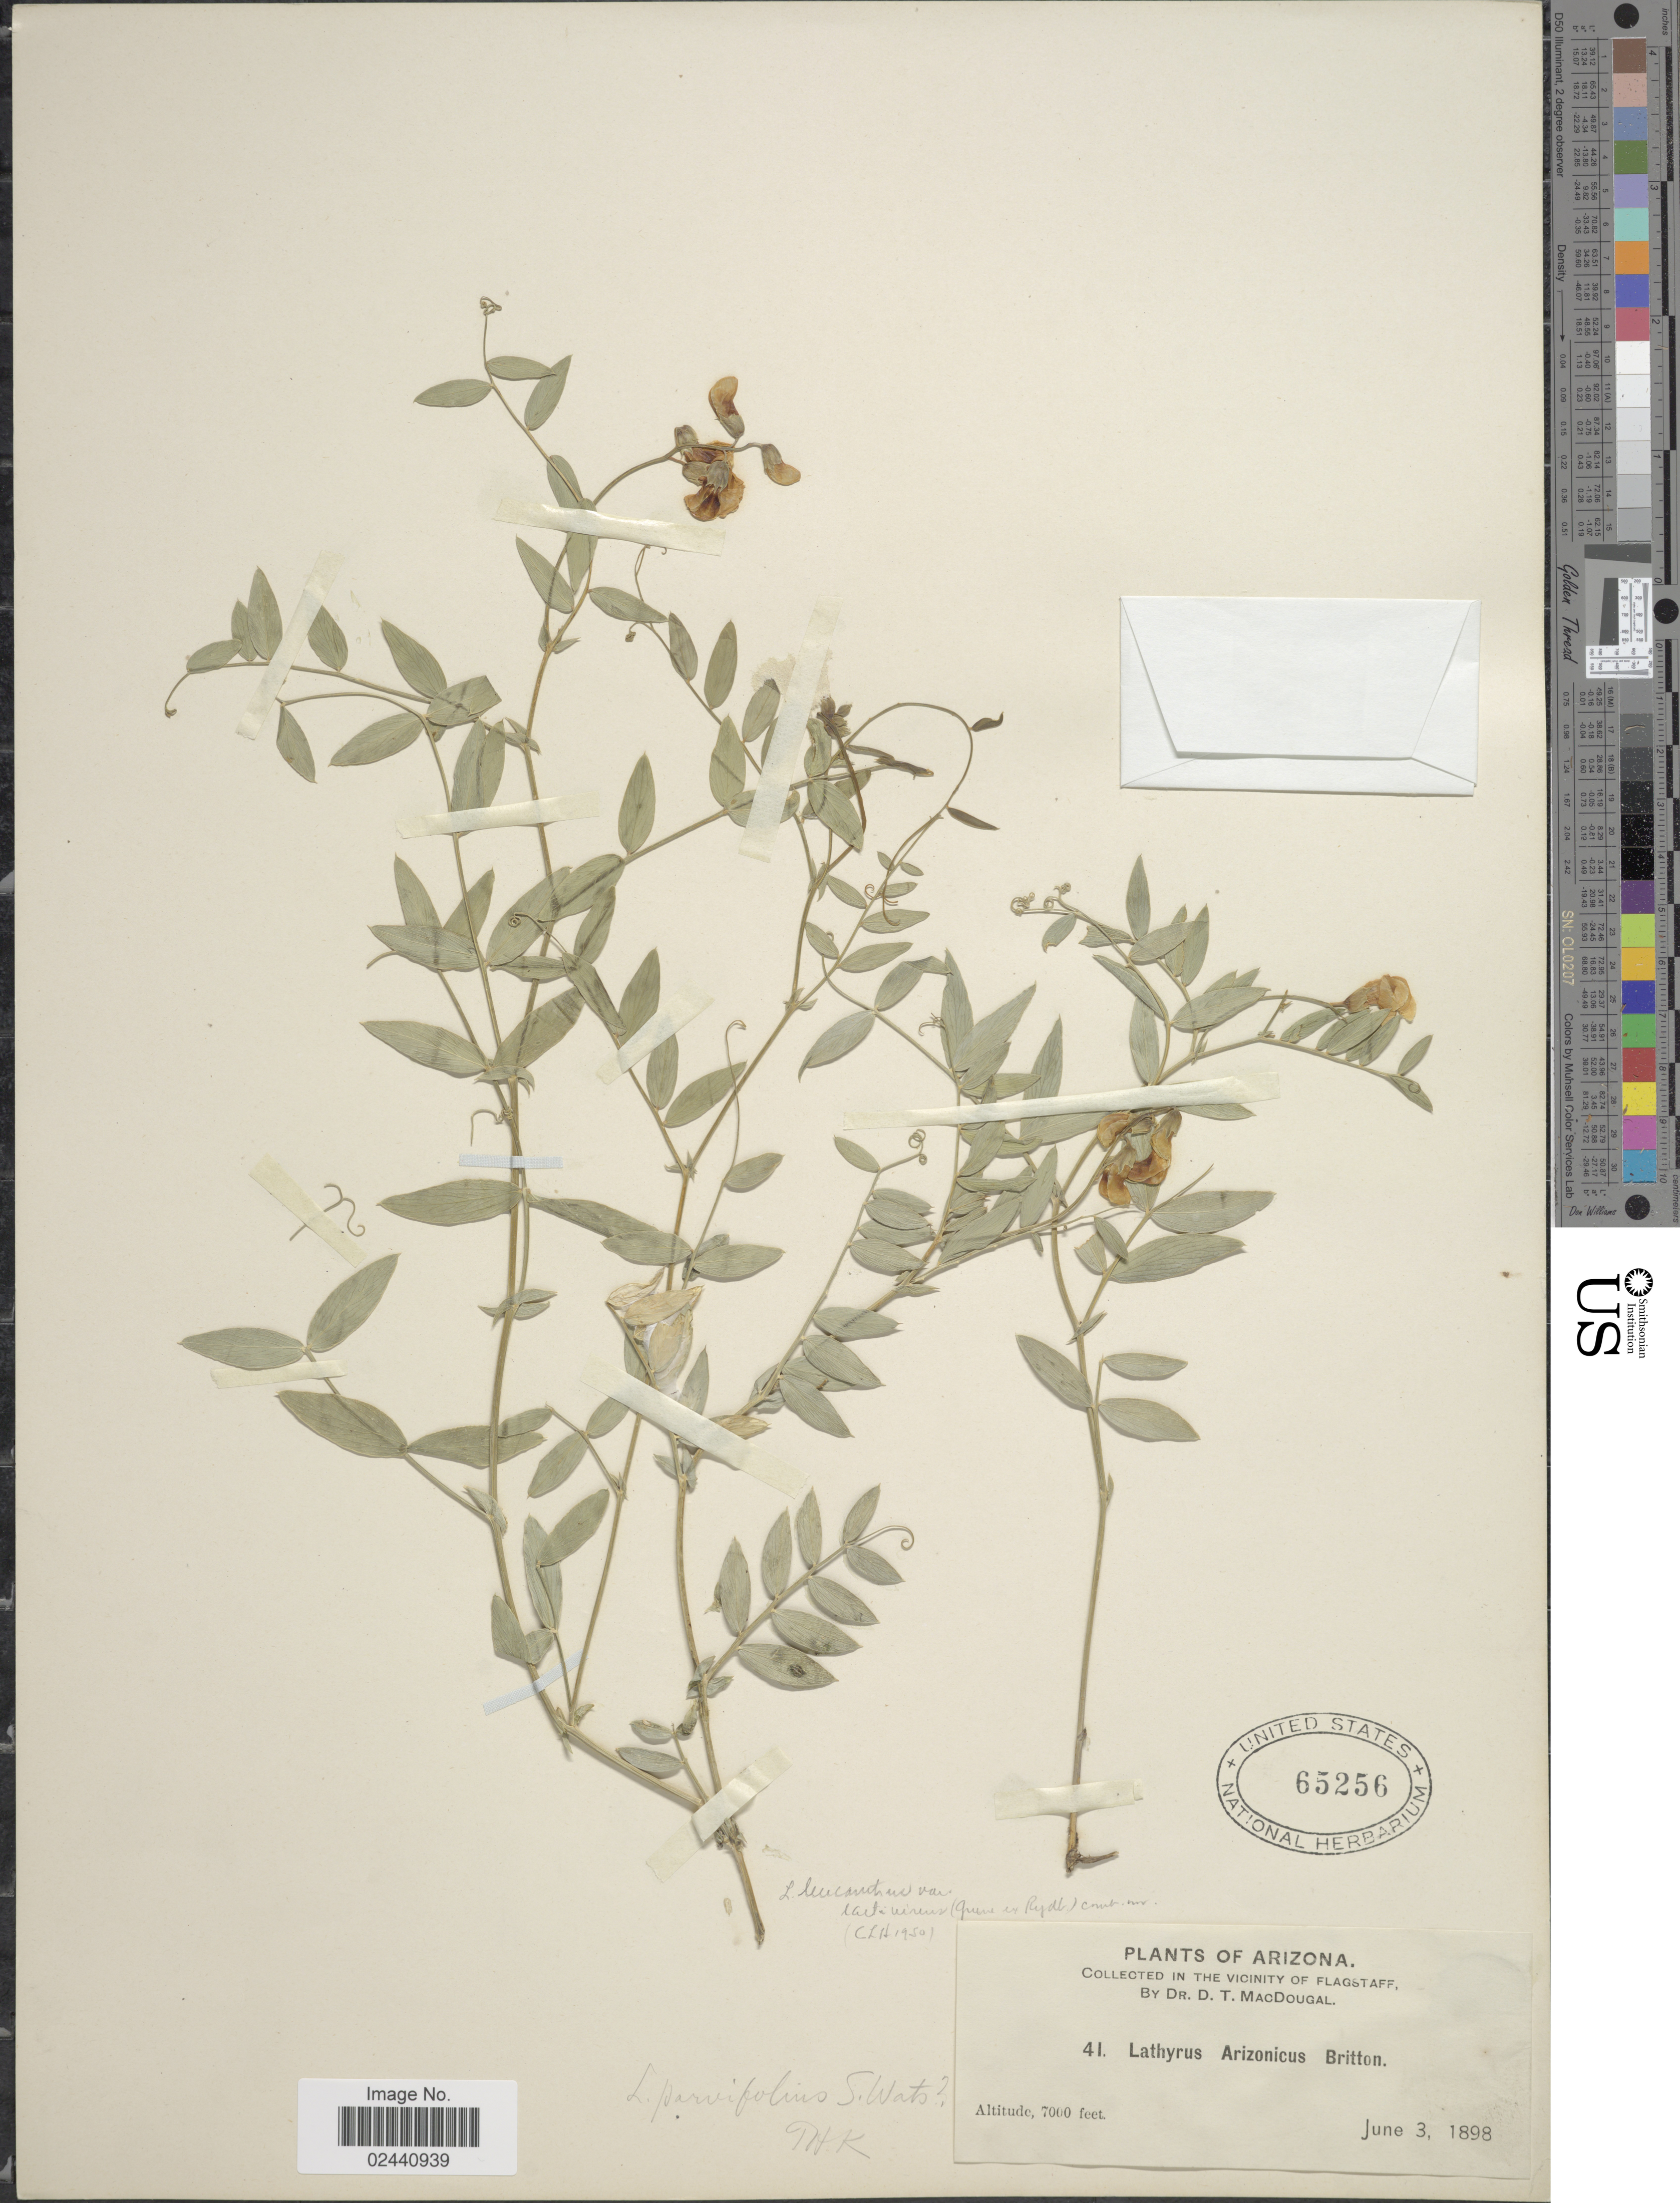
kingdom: Plantae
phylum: Tracheophyta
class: Magnoliopsida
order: Fabales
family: Fabaceae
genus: Lathyrus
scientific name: Lathyrus leucanthus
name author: Rydb.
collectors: D. T. MacDougal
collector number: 41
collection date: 1898-06-03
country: United States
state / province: Arizona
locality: Vicinity of Flagstaff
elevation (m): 2134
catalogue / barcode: US 65256